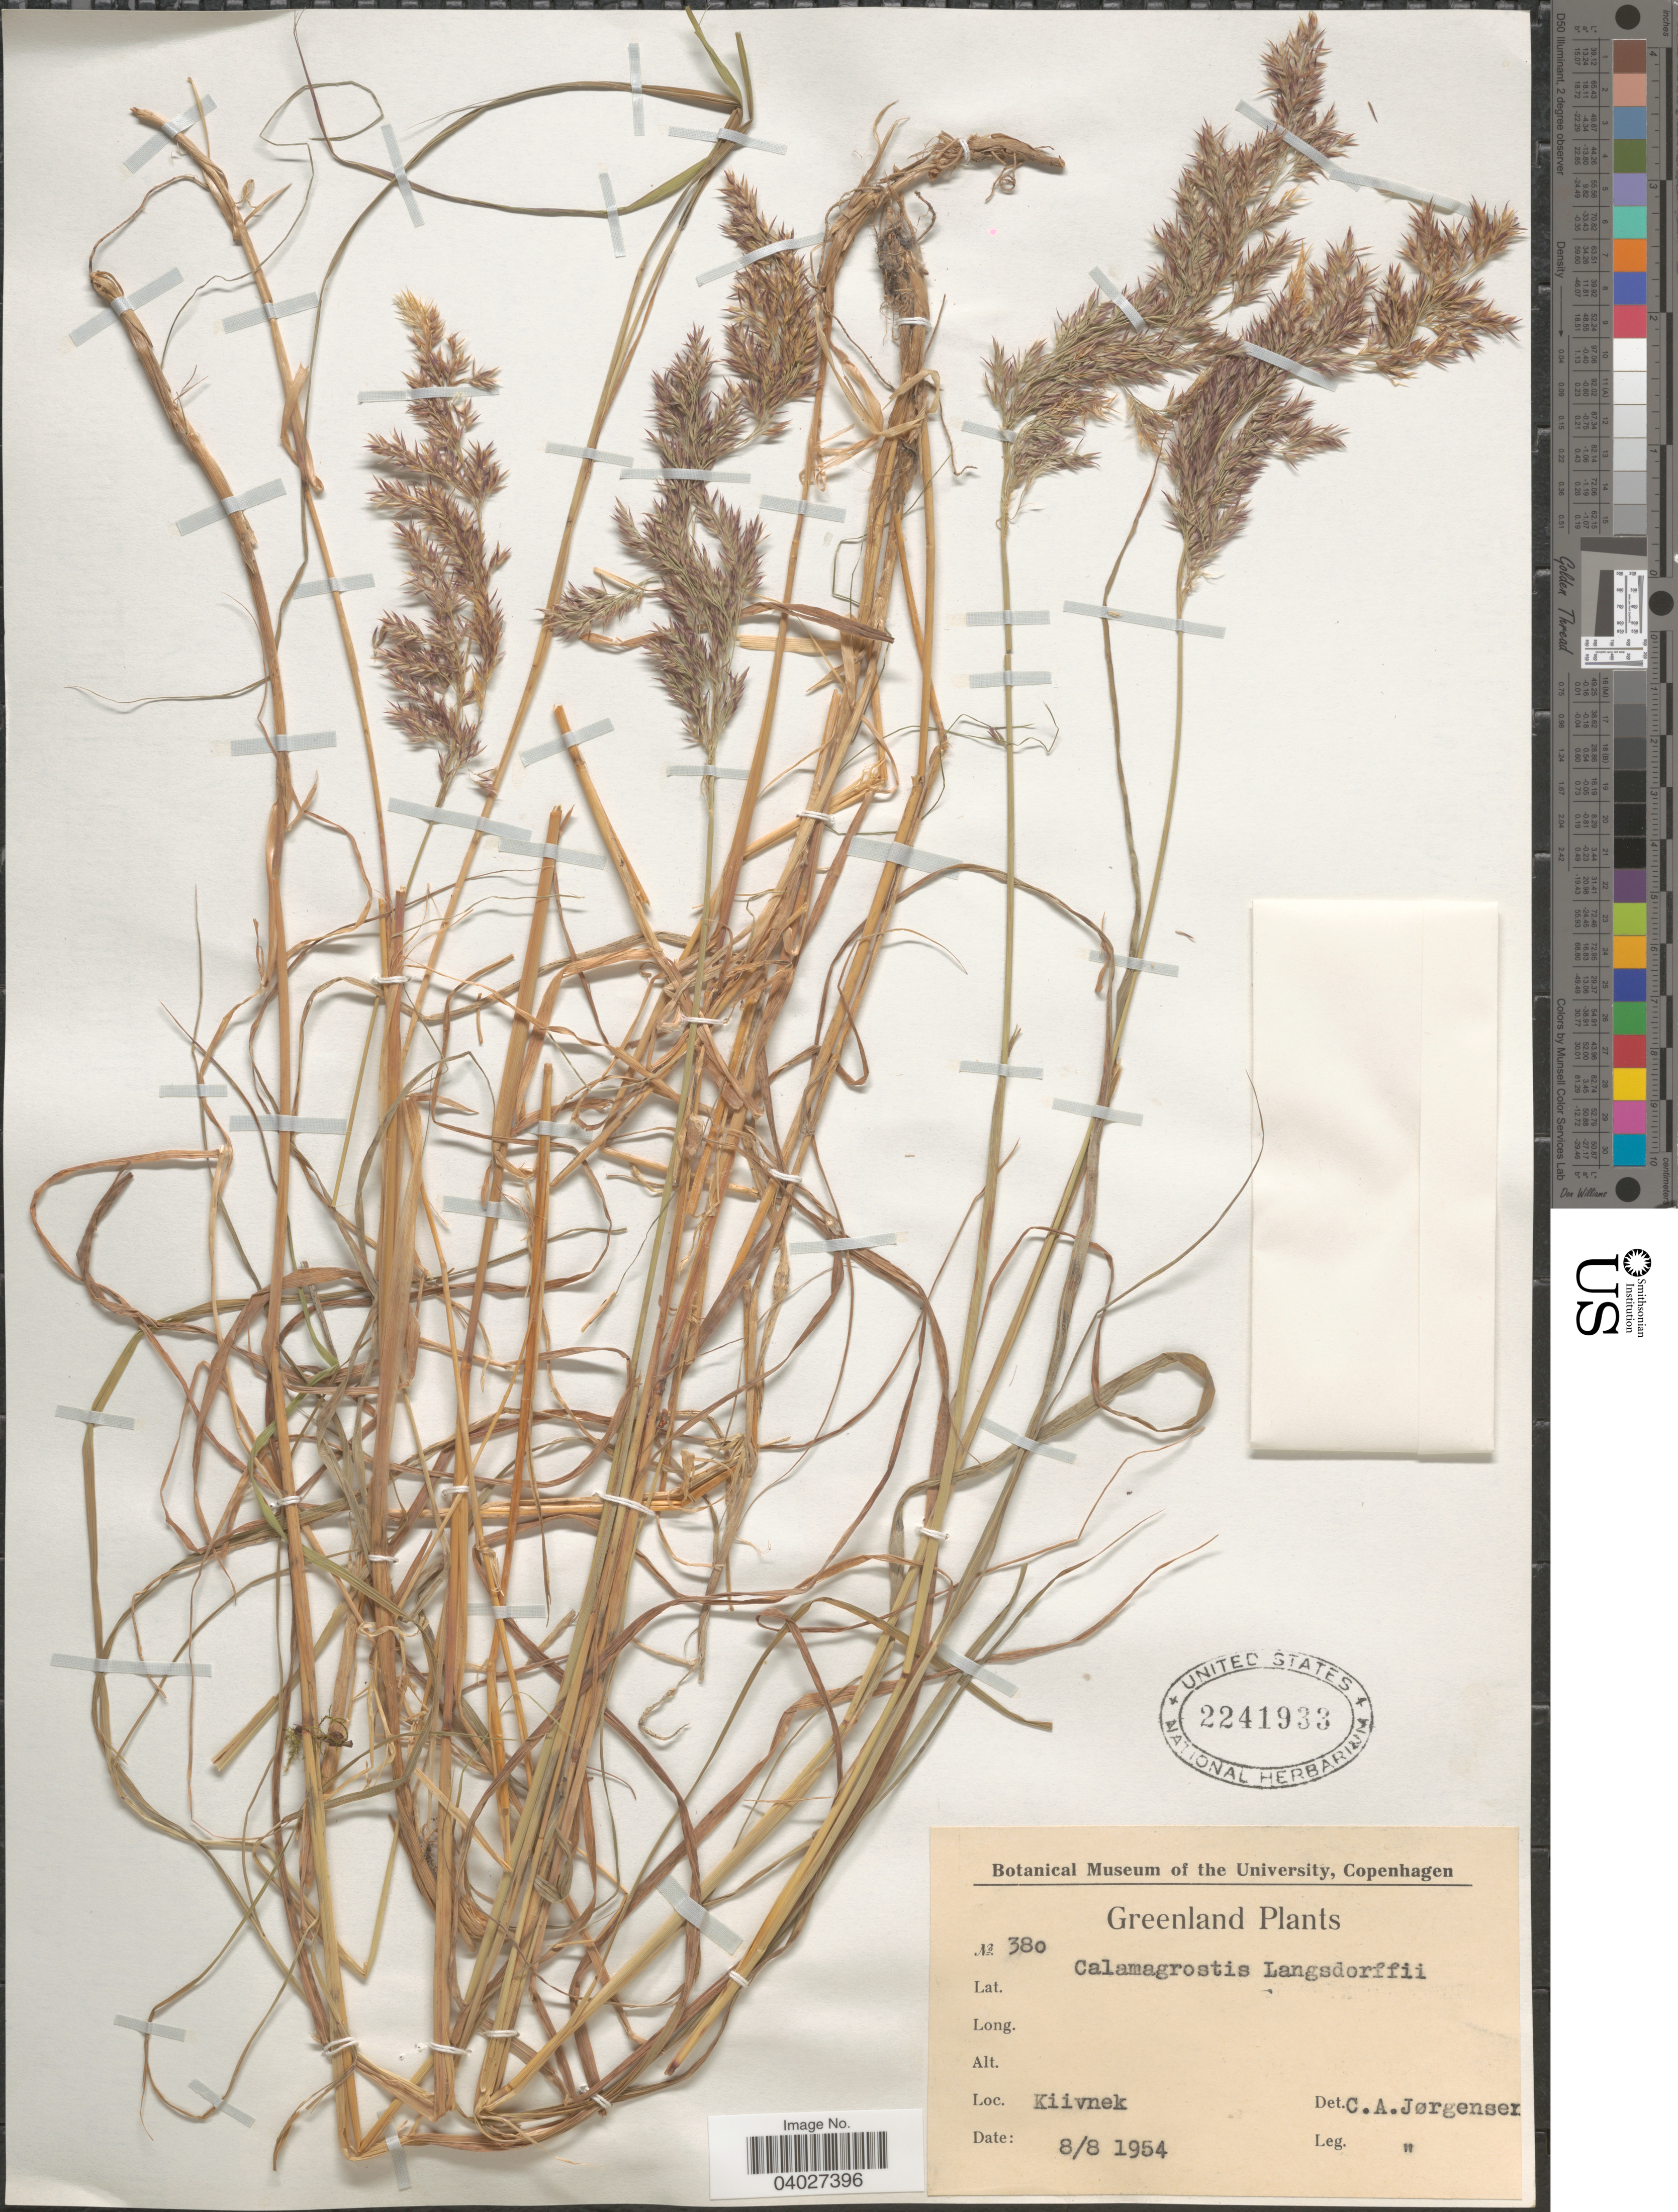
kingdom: Plantae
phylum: Tracheophyta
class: Liliopsida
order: Poales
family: Poaceae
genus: Calamagrostis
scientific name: Calamagrostis canadensis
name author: (Michx.) P. Beauv.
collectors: C. A. Jørgensen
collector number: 380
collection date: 1954-08-08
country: Greenland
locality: Kiivnek.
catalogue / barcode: US 2241933